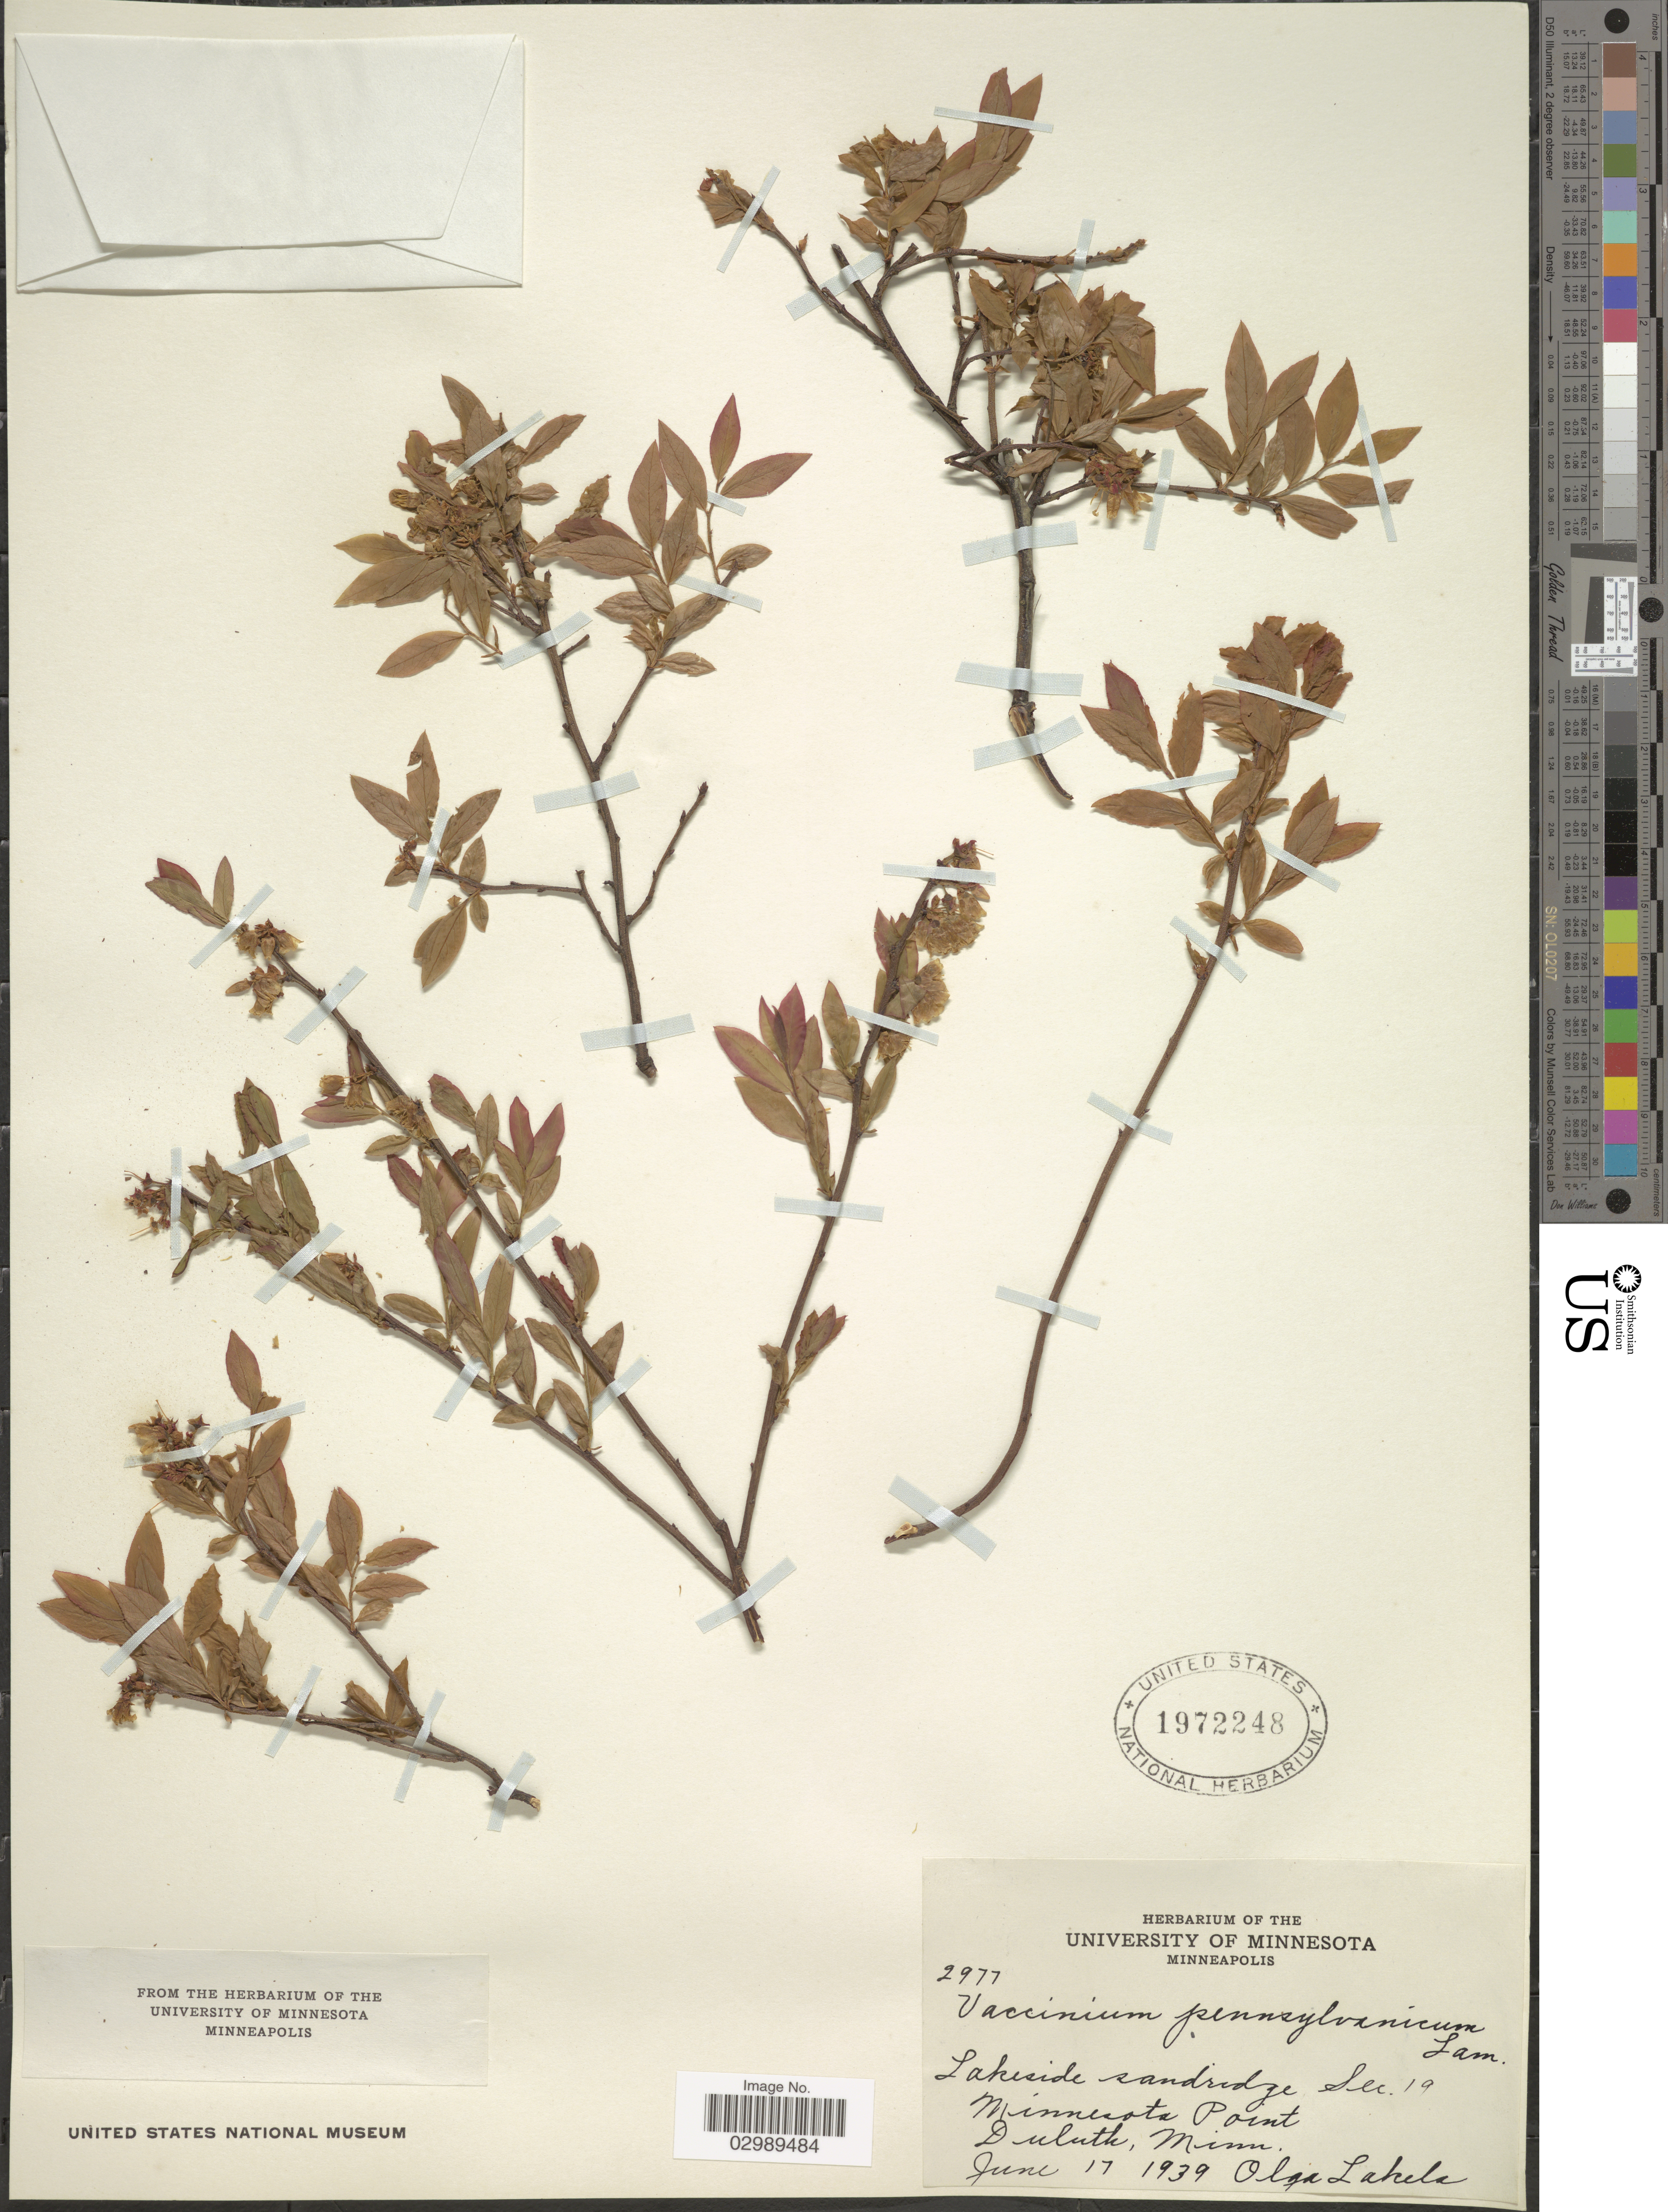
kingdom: Plantae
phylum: Tracheophyta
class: Magnoliopsida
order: Ericales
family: Ericaceae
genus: Vaccinium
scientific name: Vaccinium pensylvanicum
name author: Mill.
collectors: O. K. Lakela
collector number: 2977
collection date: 1939-06-17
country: United States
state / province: Minnesota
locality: Lakeside sandridge Sec. 19, Minnesota Point. Duluth.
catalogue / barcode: US 1972248